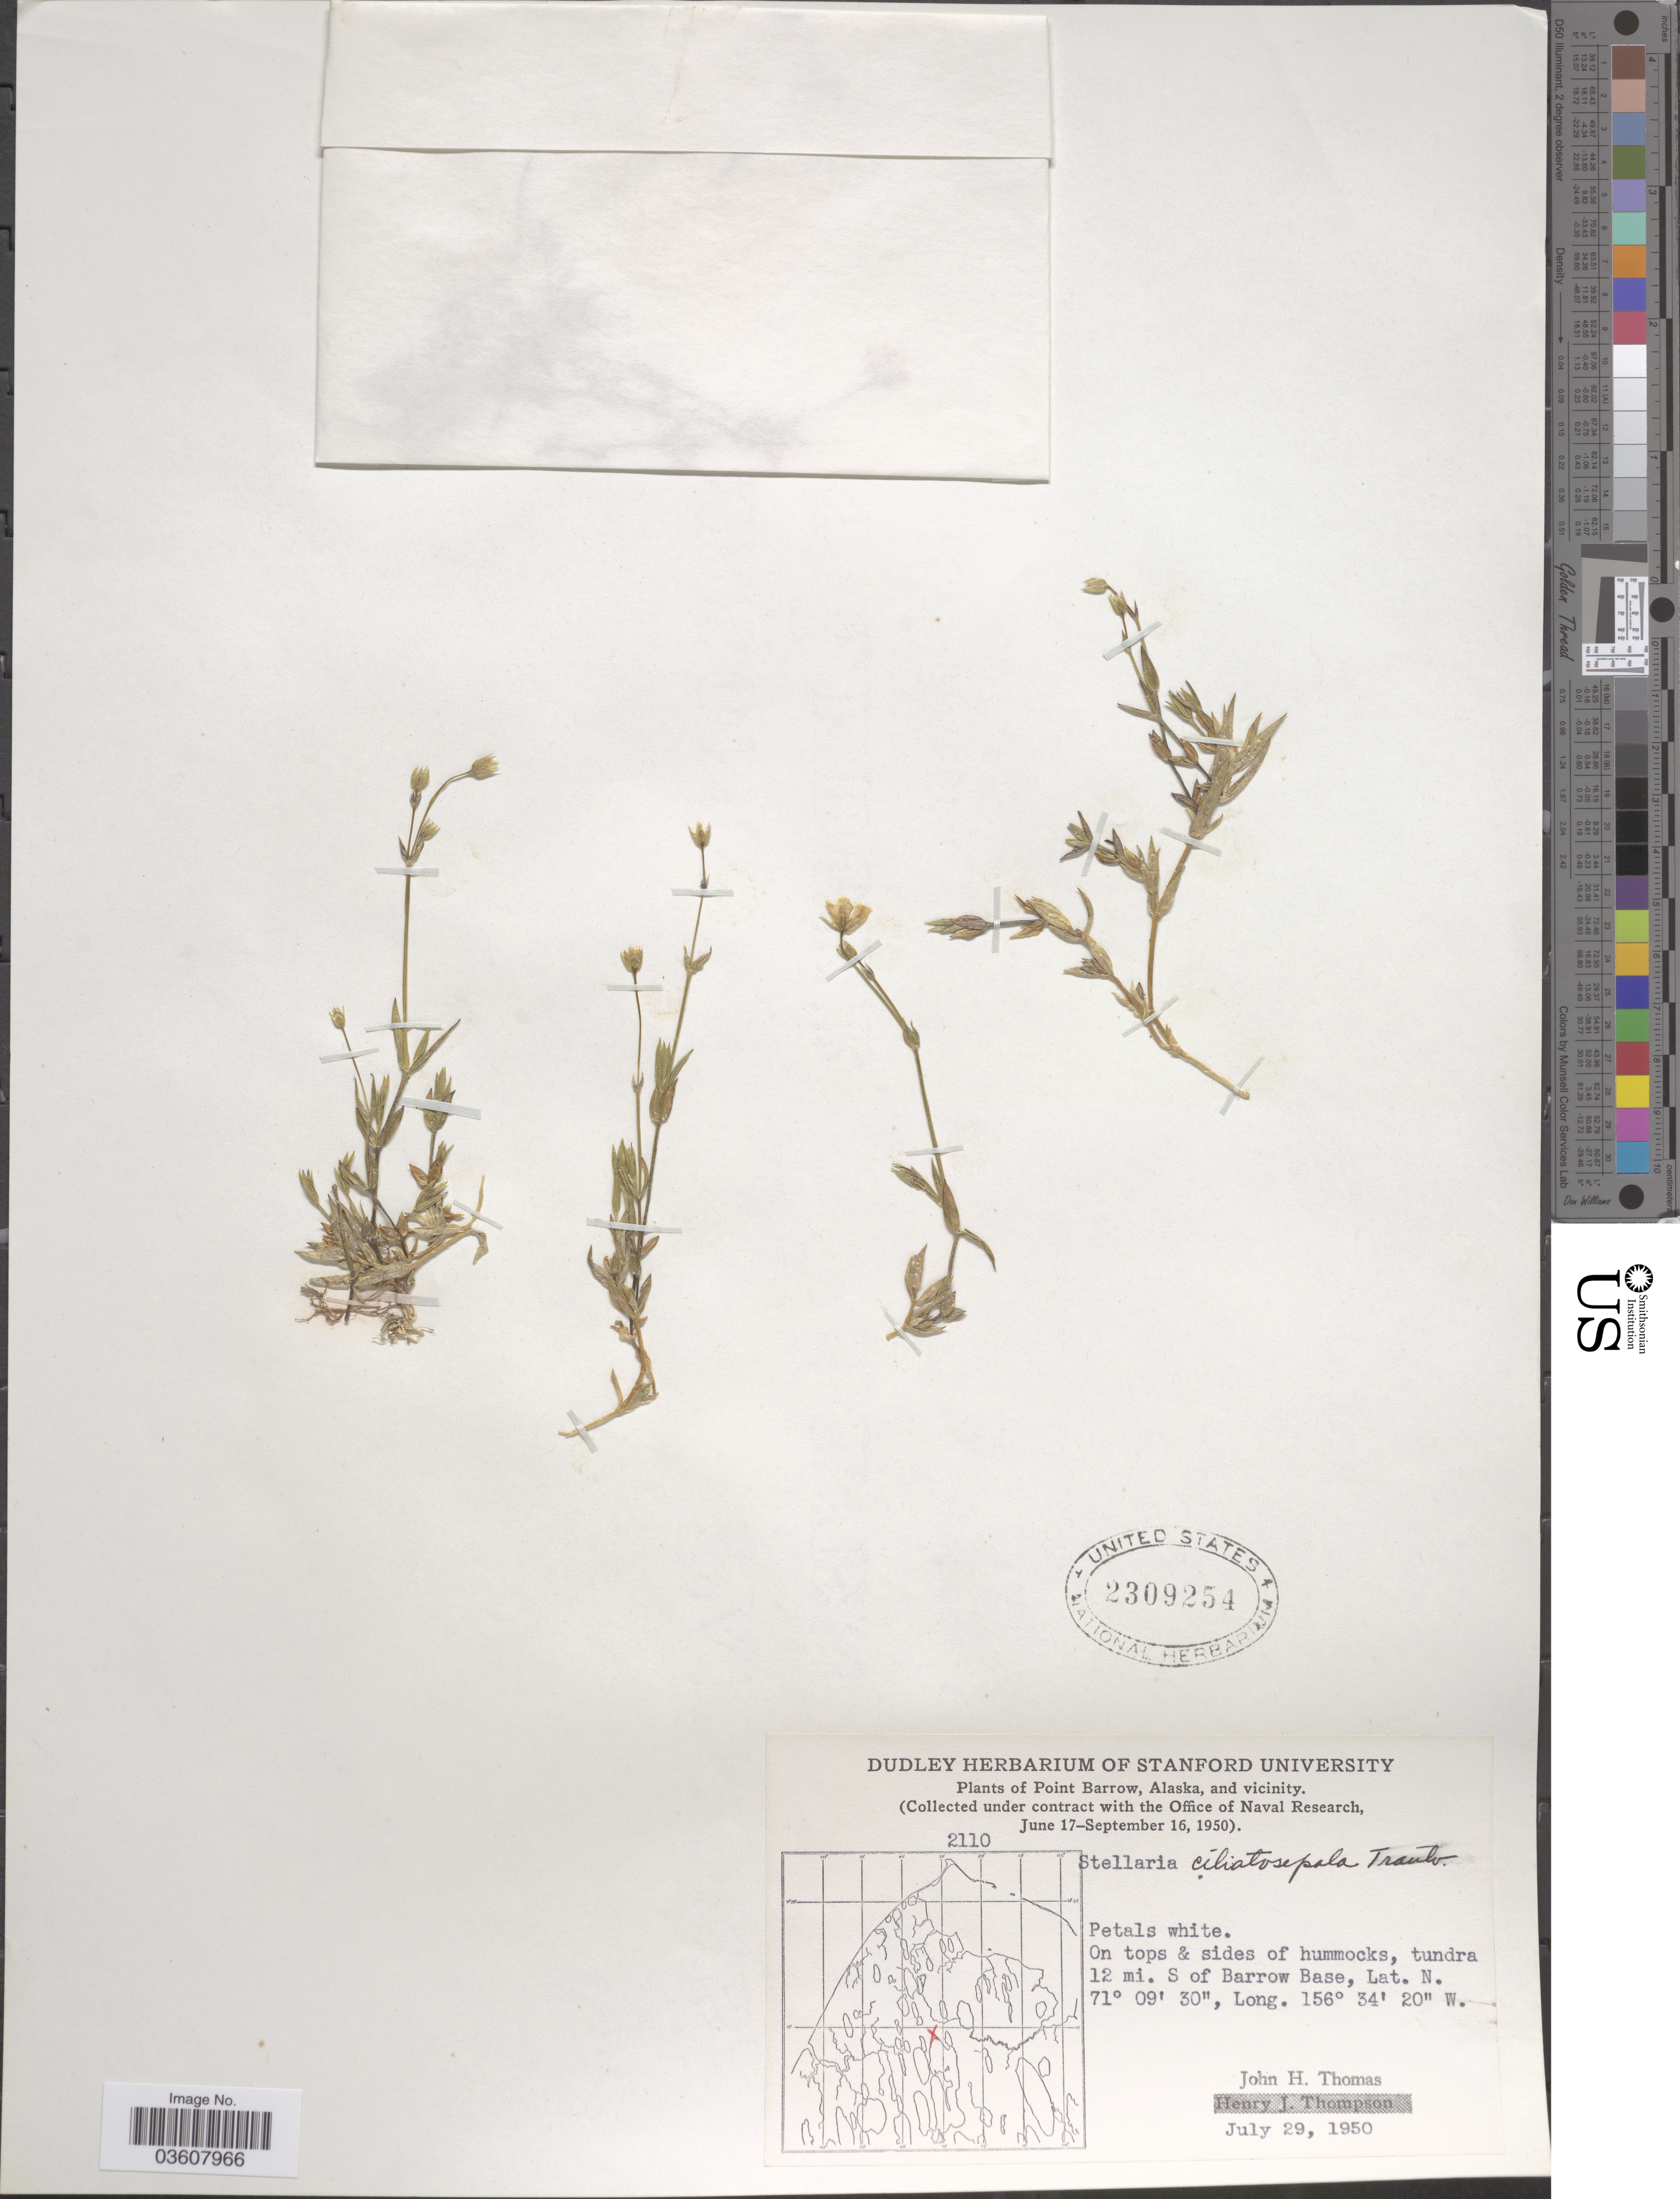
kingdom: Plantae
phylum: Tracheophyta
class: Magnoliopsida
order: Caryophyllales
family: Caryophyllaceae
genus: Stellaria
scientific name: Stellaria ciliatosepala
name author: Trautv.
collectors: J. H. Thomas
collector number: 2110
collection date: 1950-07-29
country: United States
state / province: Alaska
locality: Point Barrow, Alaska, and vicinity. On tops & sides of hummocks, tundra 12 mi. S of Barrow Base.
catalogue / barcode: US 2309254